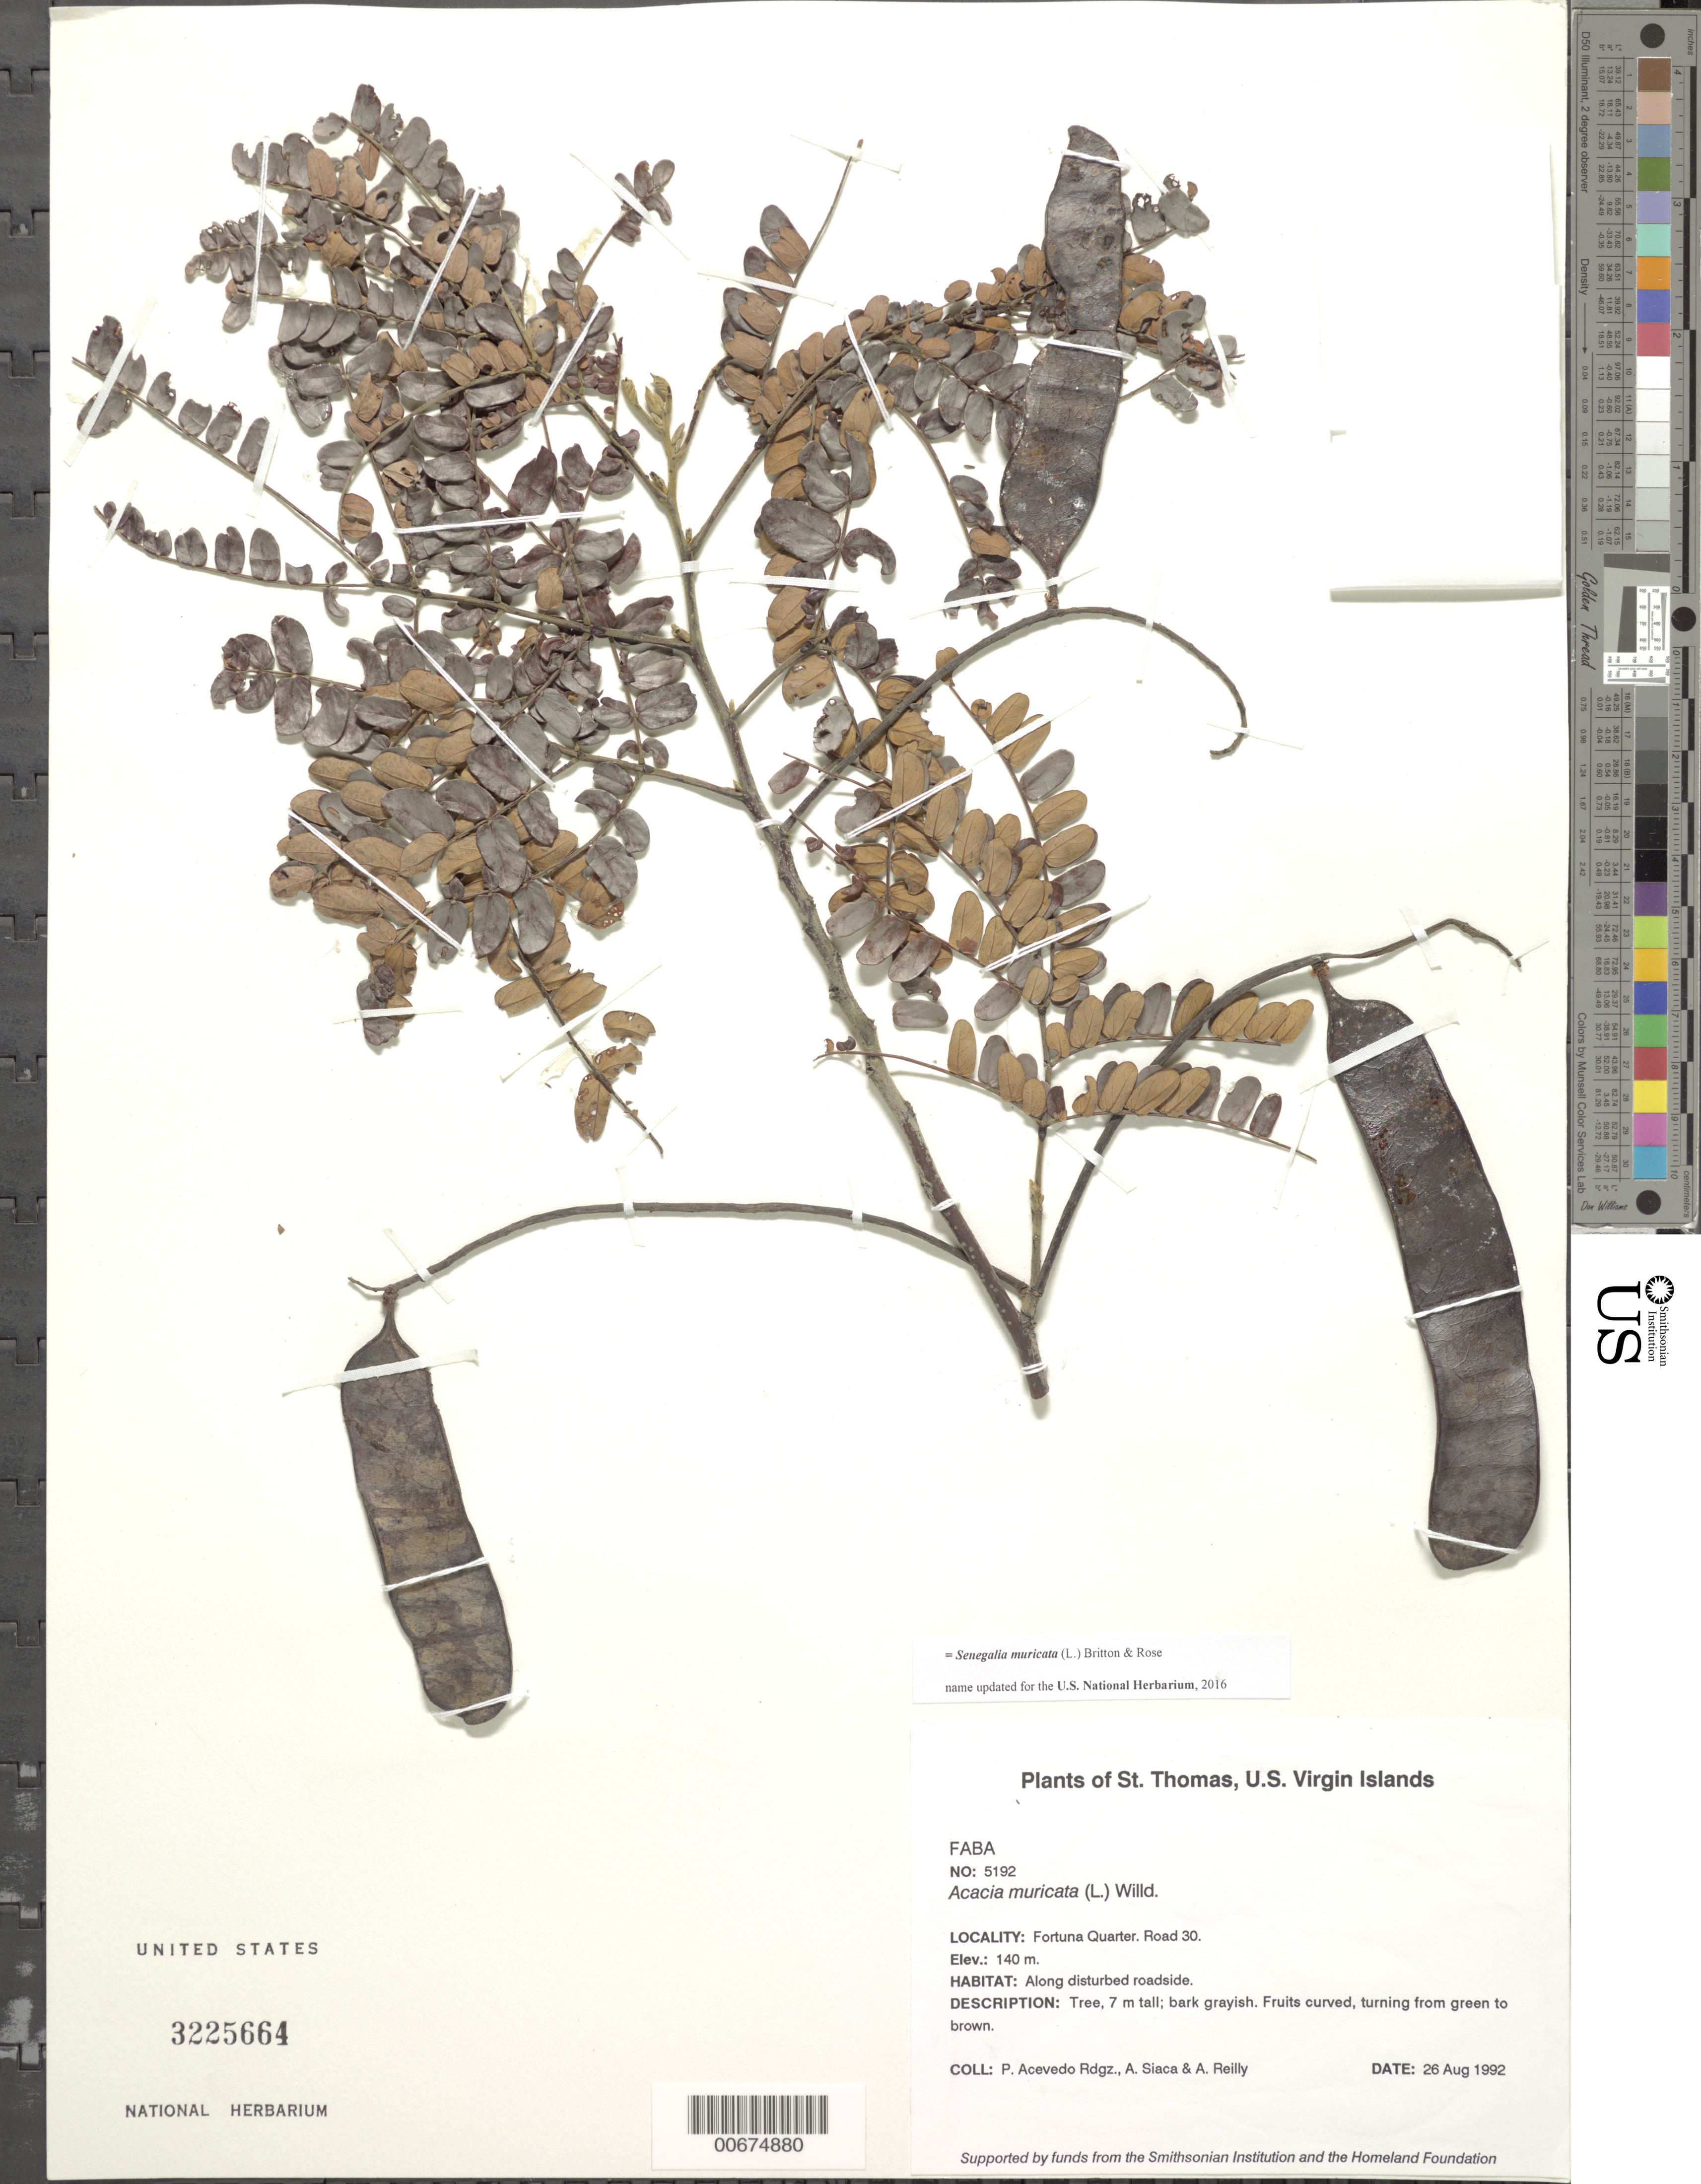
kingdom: Plantae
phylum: Tracheophyta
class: Magnoliopsida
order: Fabales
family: Fabaceae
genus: Parasenegalia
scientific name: Parasenegalia muricata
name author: (L.) Seigler & Ebinger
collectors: P. Acevedo-Rodr., A. Siaca & A. Reilly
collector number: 5192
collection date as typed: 26 Aug 1992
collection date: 1992-08-26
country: U.S. Virgin Islands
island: St. Thomas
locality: Fortuna Quarter. Road 30.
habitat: Along disturbed roadside.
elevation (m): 140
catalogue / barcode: US 3225664